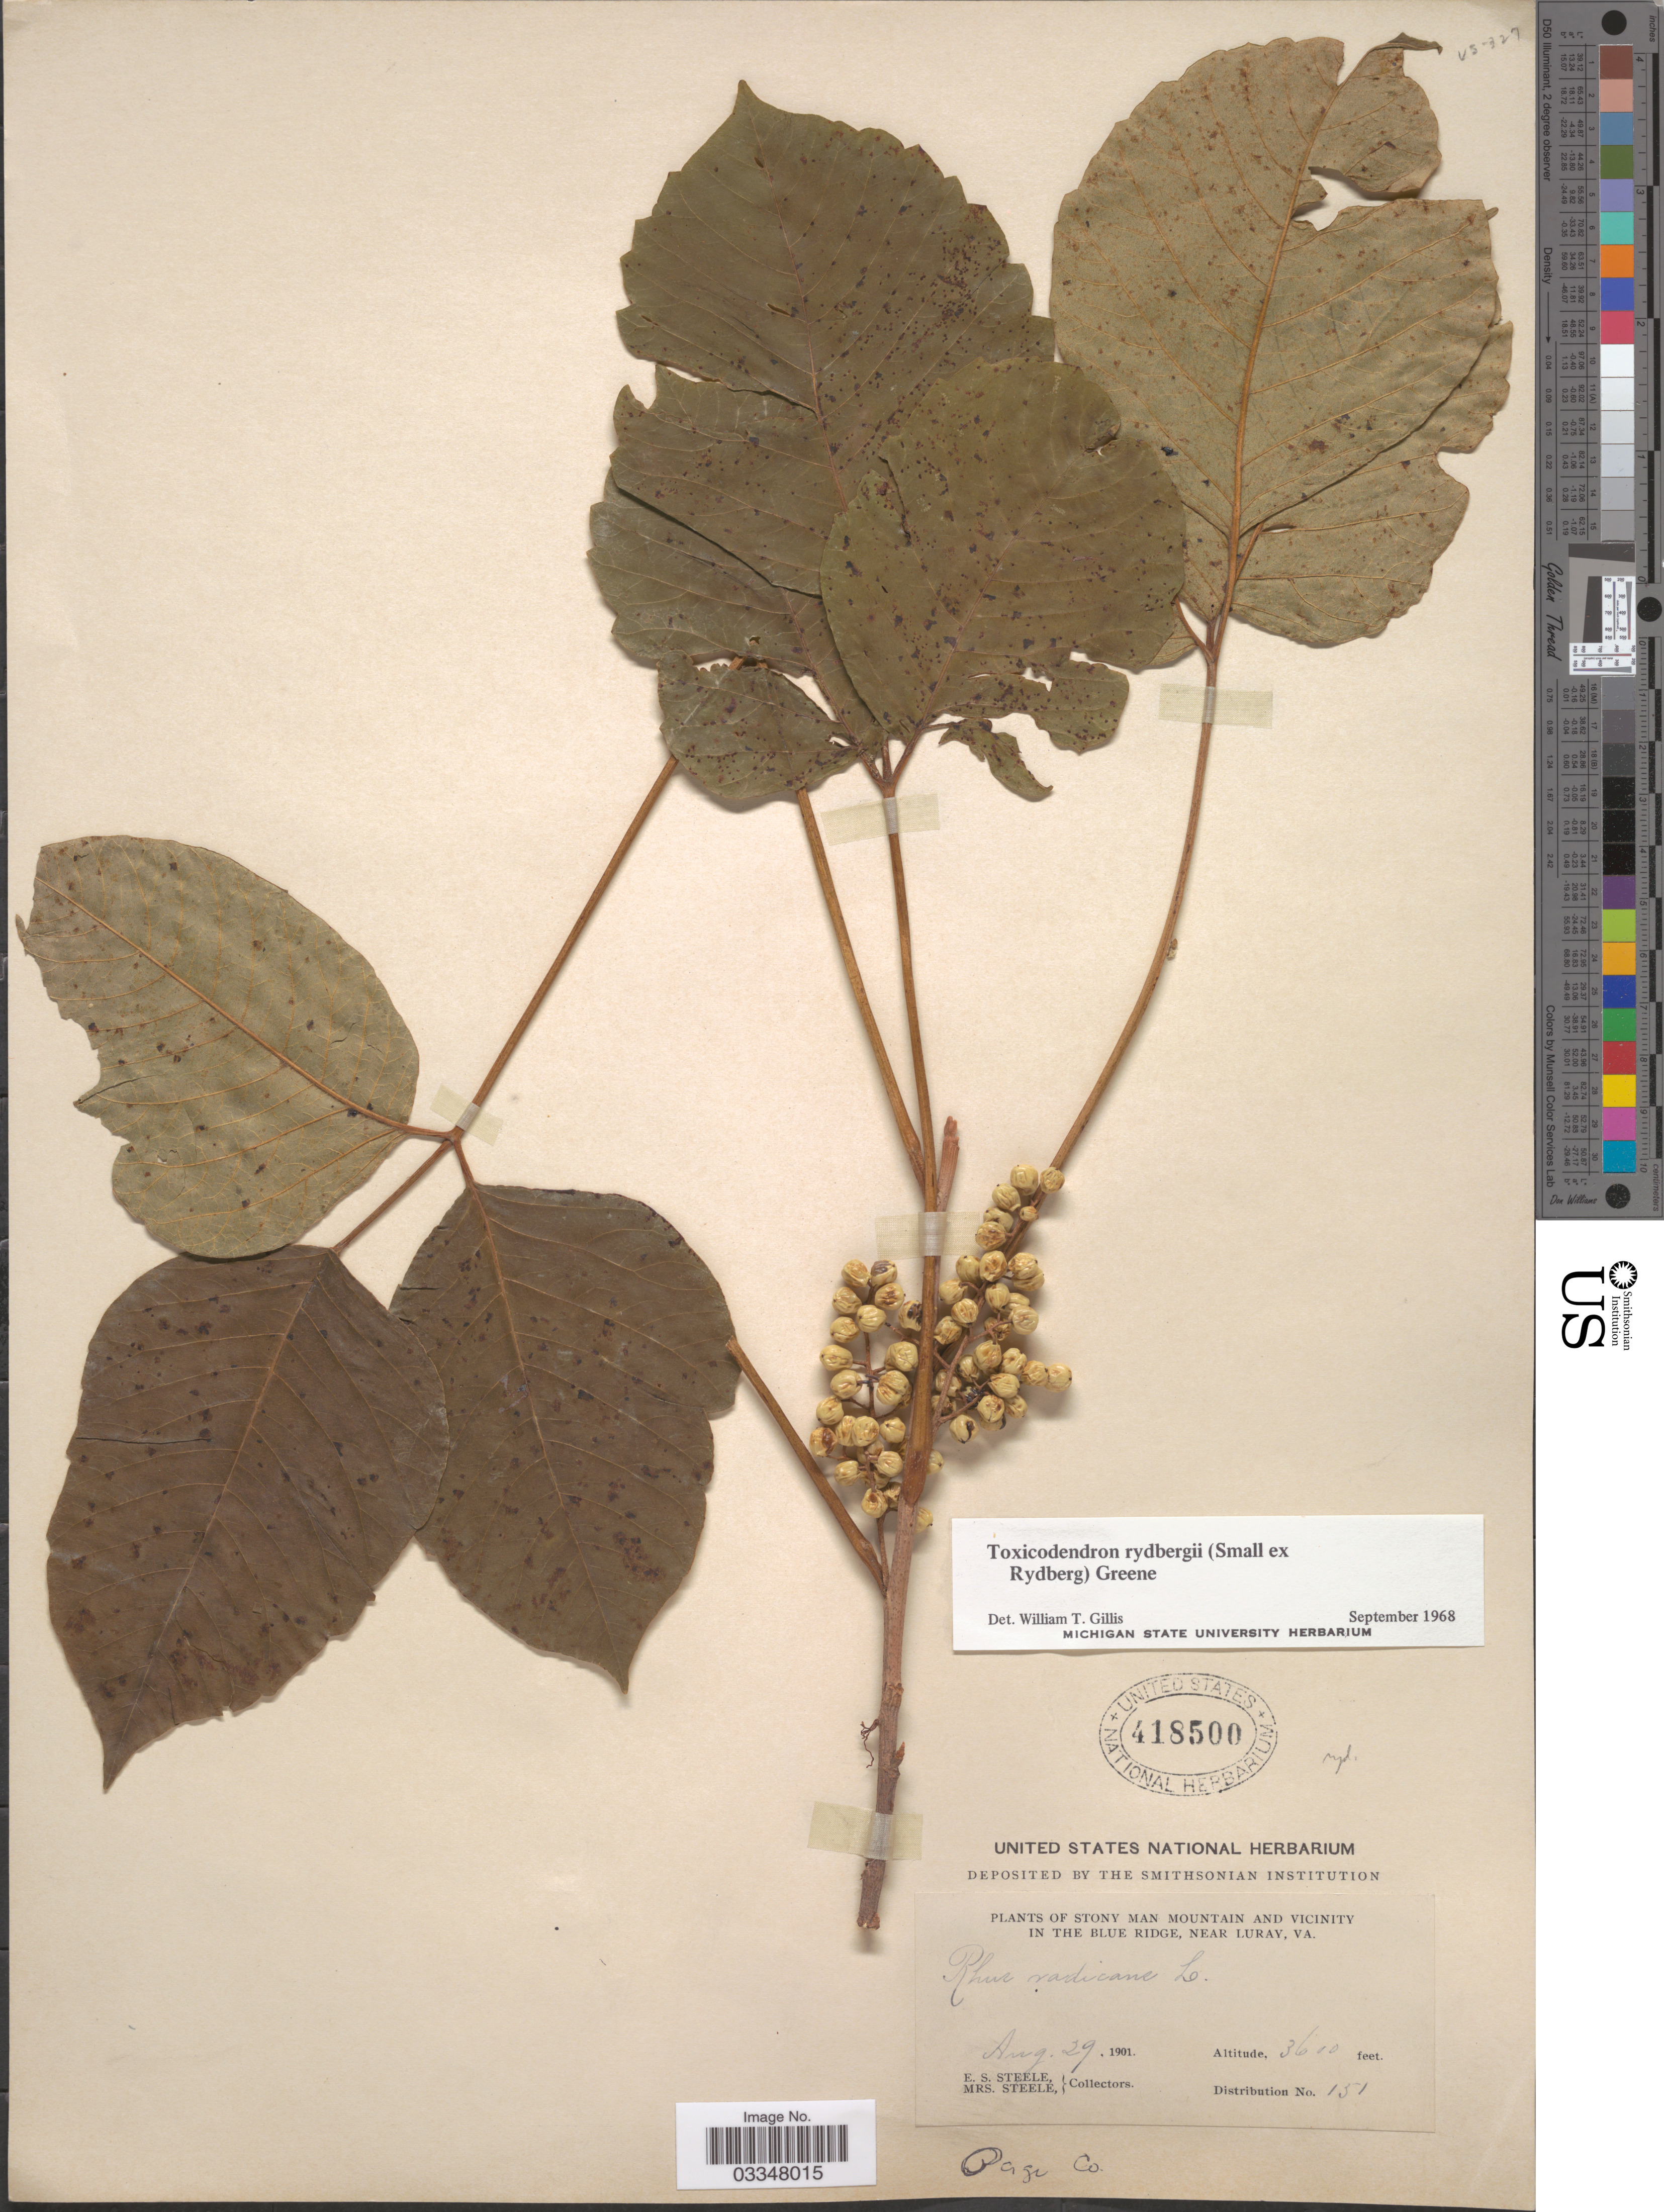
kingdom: Plantae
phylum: Tracheophyta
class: Magnoliopsida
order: Sapindales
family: Anacardiaceae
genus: Toxicodendron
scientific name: Toxicodendron radicans subsp. rydbergii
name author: (Small & Rydb.) Á. Löve & D. Löve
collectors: E. Steele & Mrs. E. S. Steele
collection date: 1901-08-29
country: United States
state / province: Virginia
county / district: Page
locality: Stony Man Mountain and vicinity in the Blue Ridge, near Luray. Page Co.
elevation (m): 1097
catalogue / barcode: US 418500